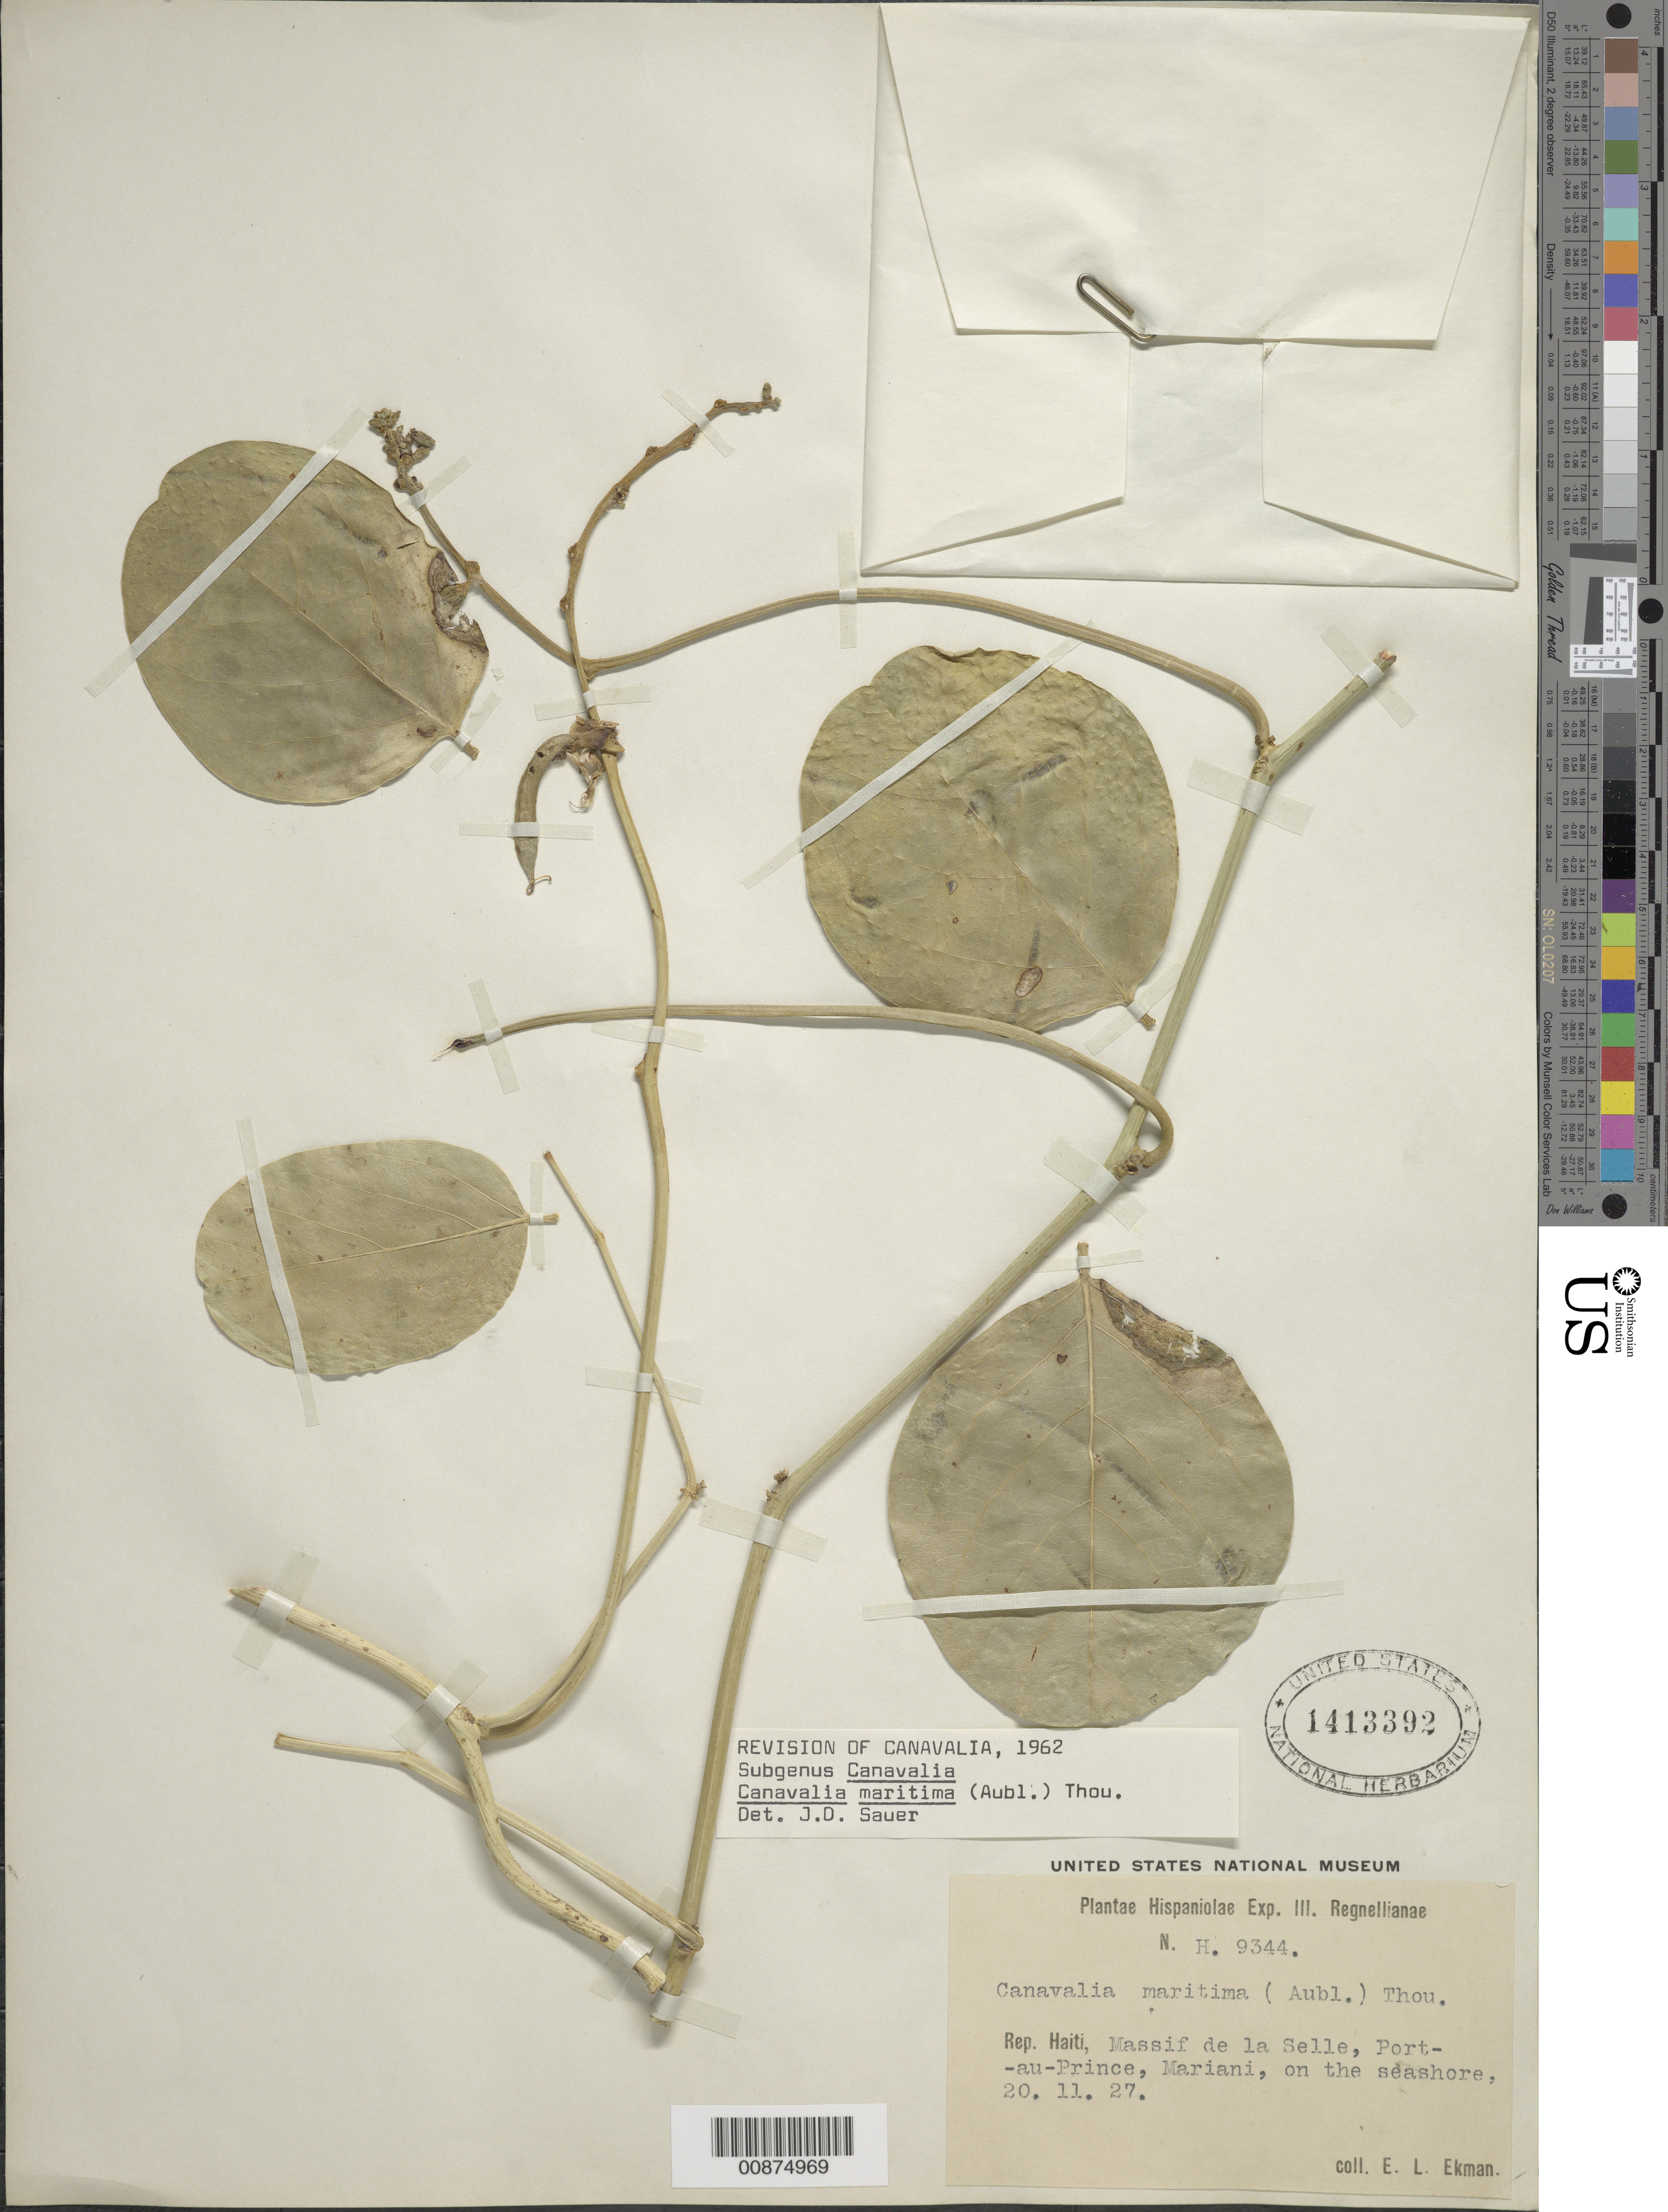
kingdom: Plantae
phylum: Tracheophyta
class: Magnoliopsida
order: Fabales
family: Fabaceae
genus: Canavalia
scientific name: Canavalia rosea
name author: (Sw.) DC.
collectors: E. L. Ekman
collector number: H 9344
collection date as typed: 20 Nov 1927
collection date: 1927-11-20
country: Haiti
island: Hispaniola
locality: Massif de la Selle, Port-au-Prince, Mariani.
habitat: On the seashore.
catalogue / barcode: US 1413392